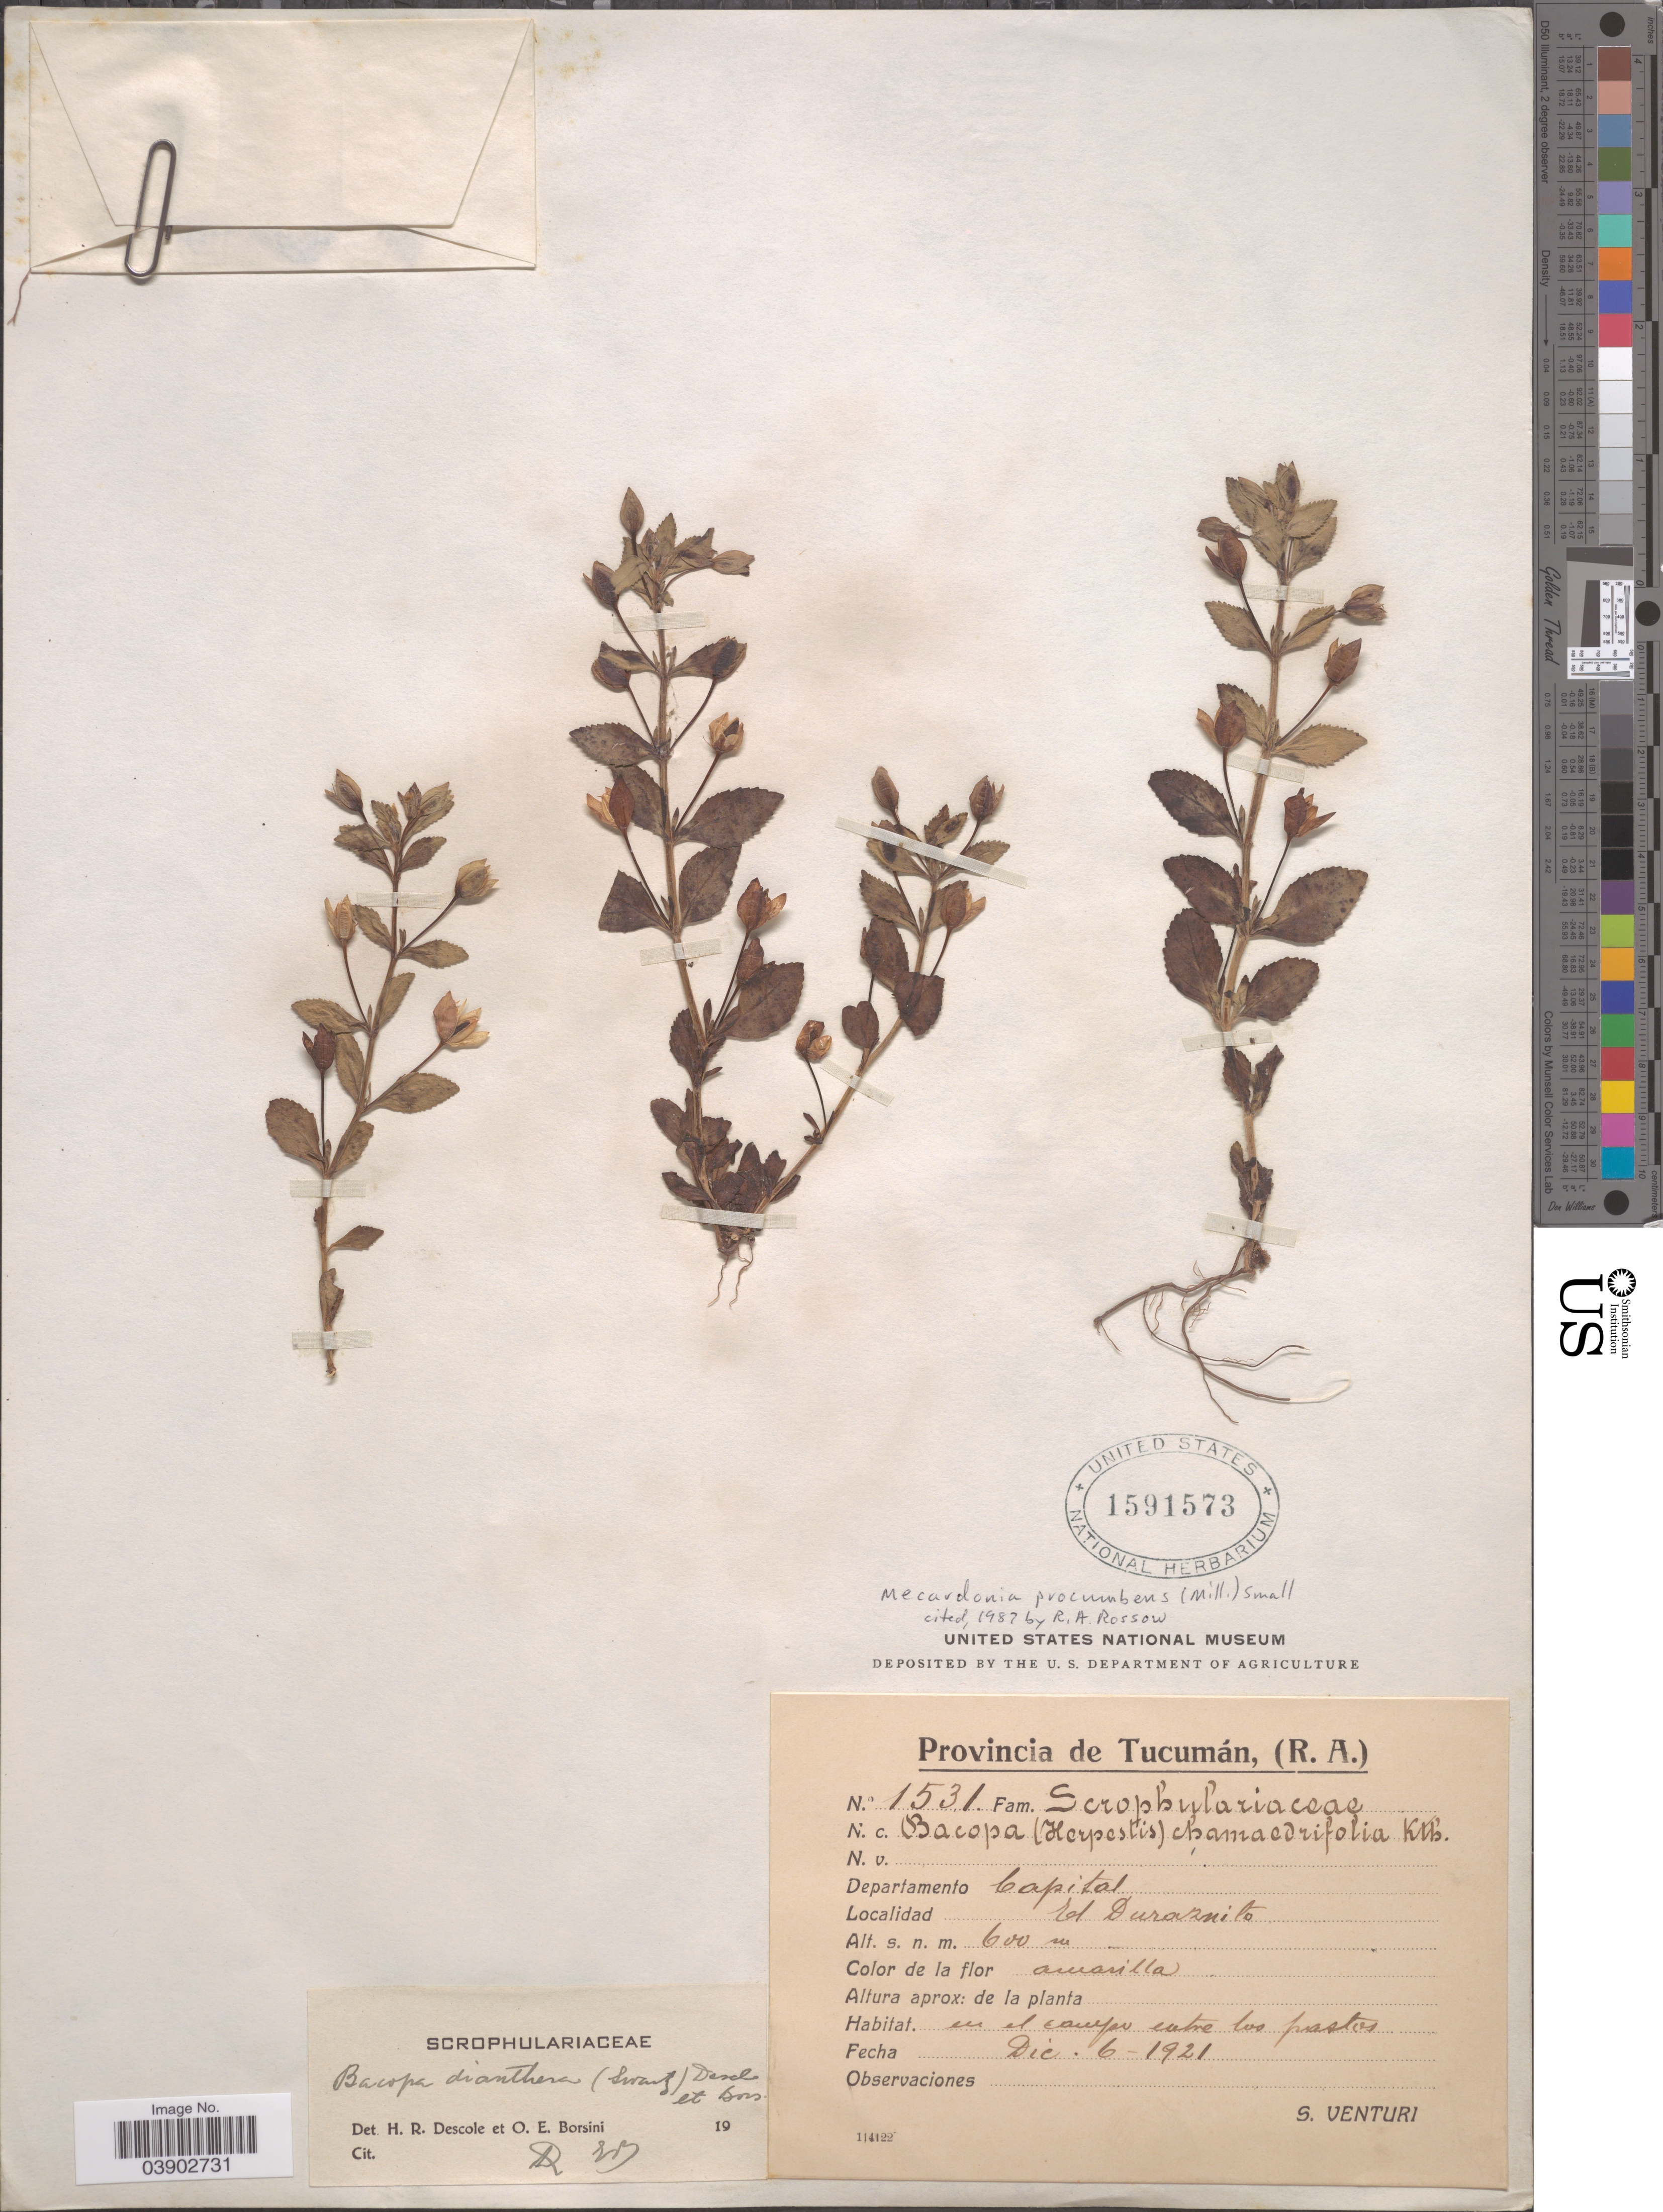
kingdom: Plantae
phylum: Tracheophyta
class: Magnoliopsida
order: Lamiales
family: Plantaginaceae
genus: Mecardonia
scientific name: Mecardonia procumbens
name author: (Mill.) Small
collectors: S. Venturi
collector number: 1531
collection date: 1921-12-06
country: Argentina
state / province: Tucuman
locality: Departamento Capital. El Duraznito.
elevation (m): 600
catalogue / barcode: US 1591573